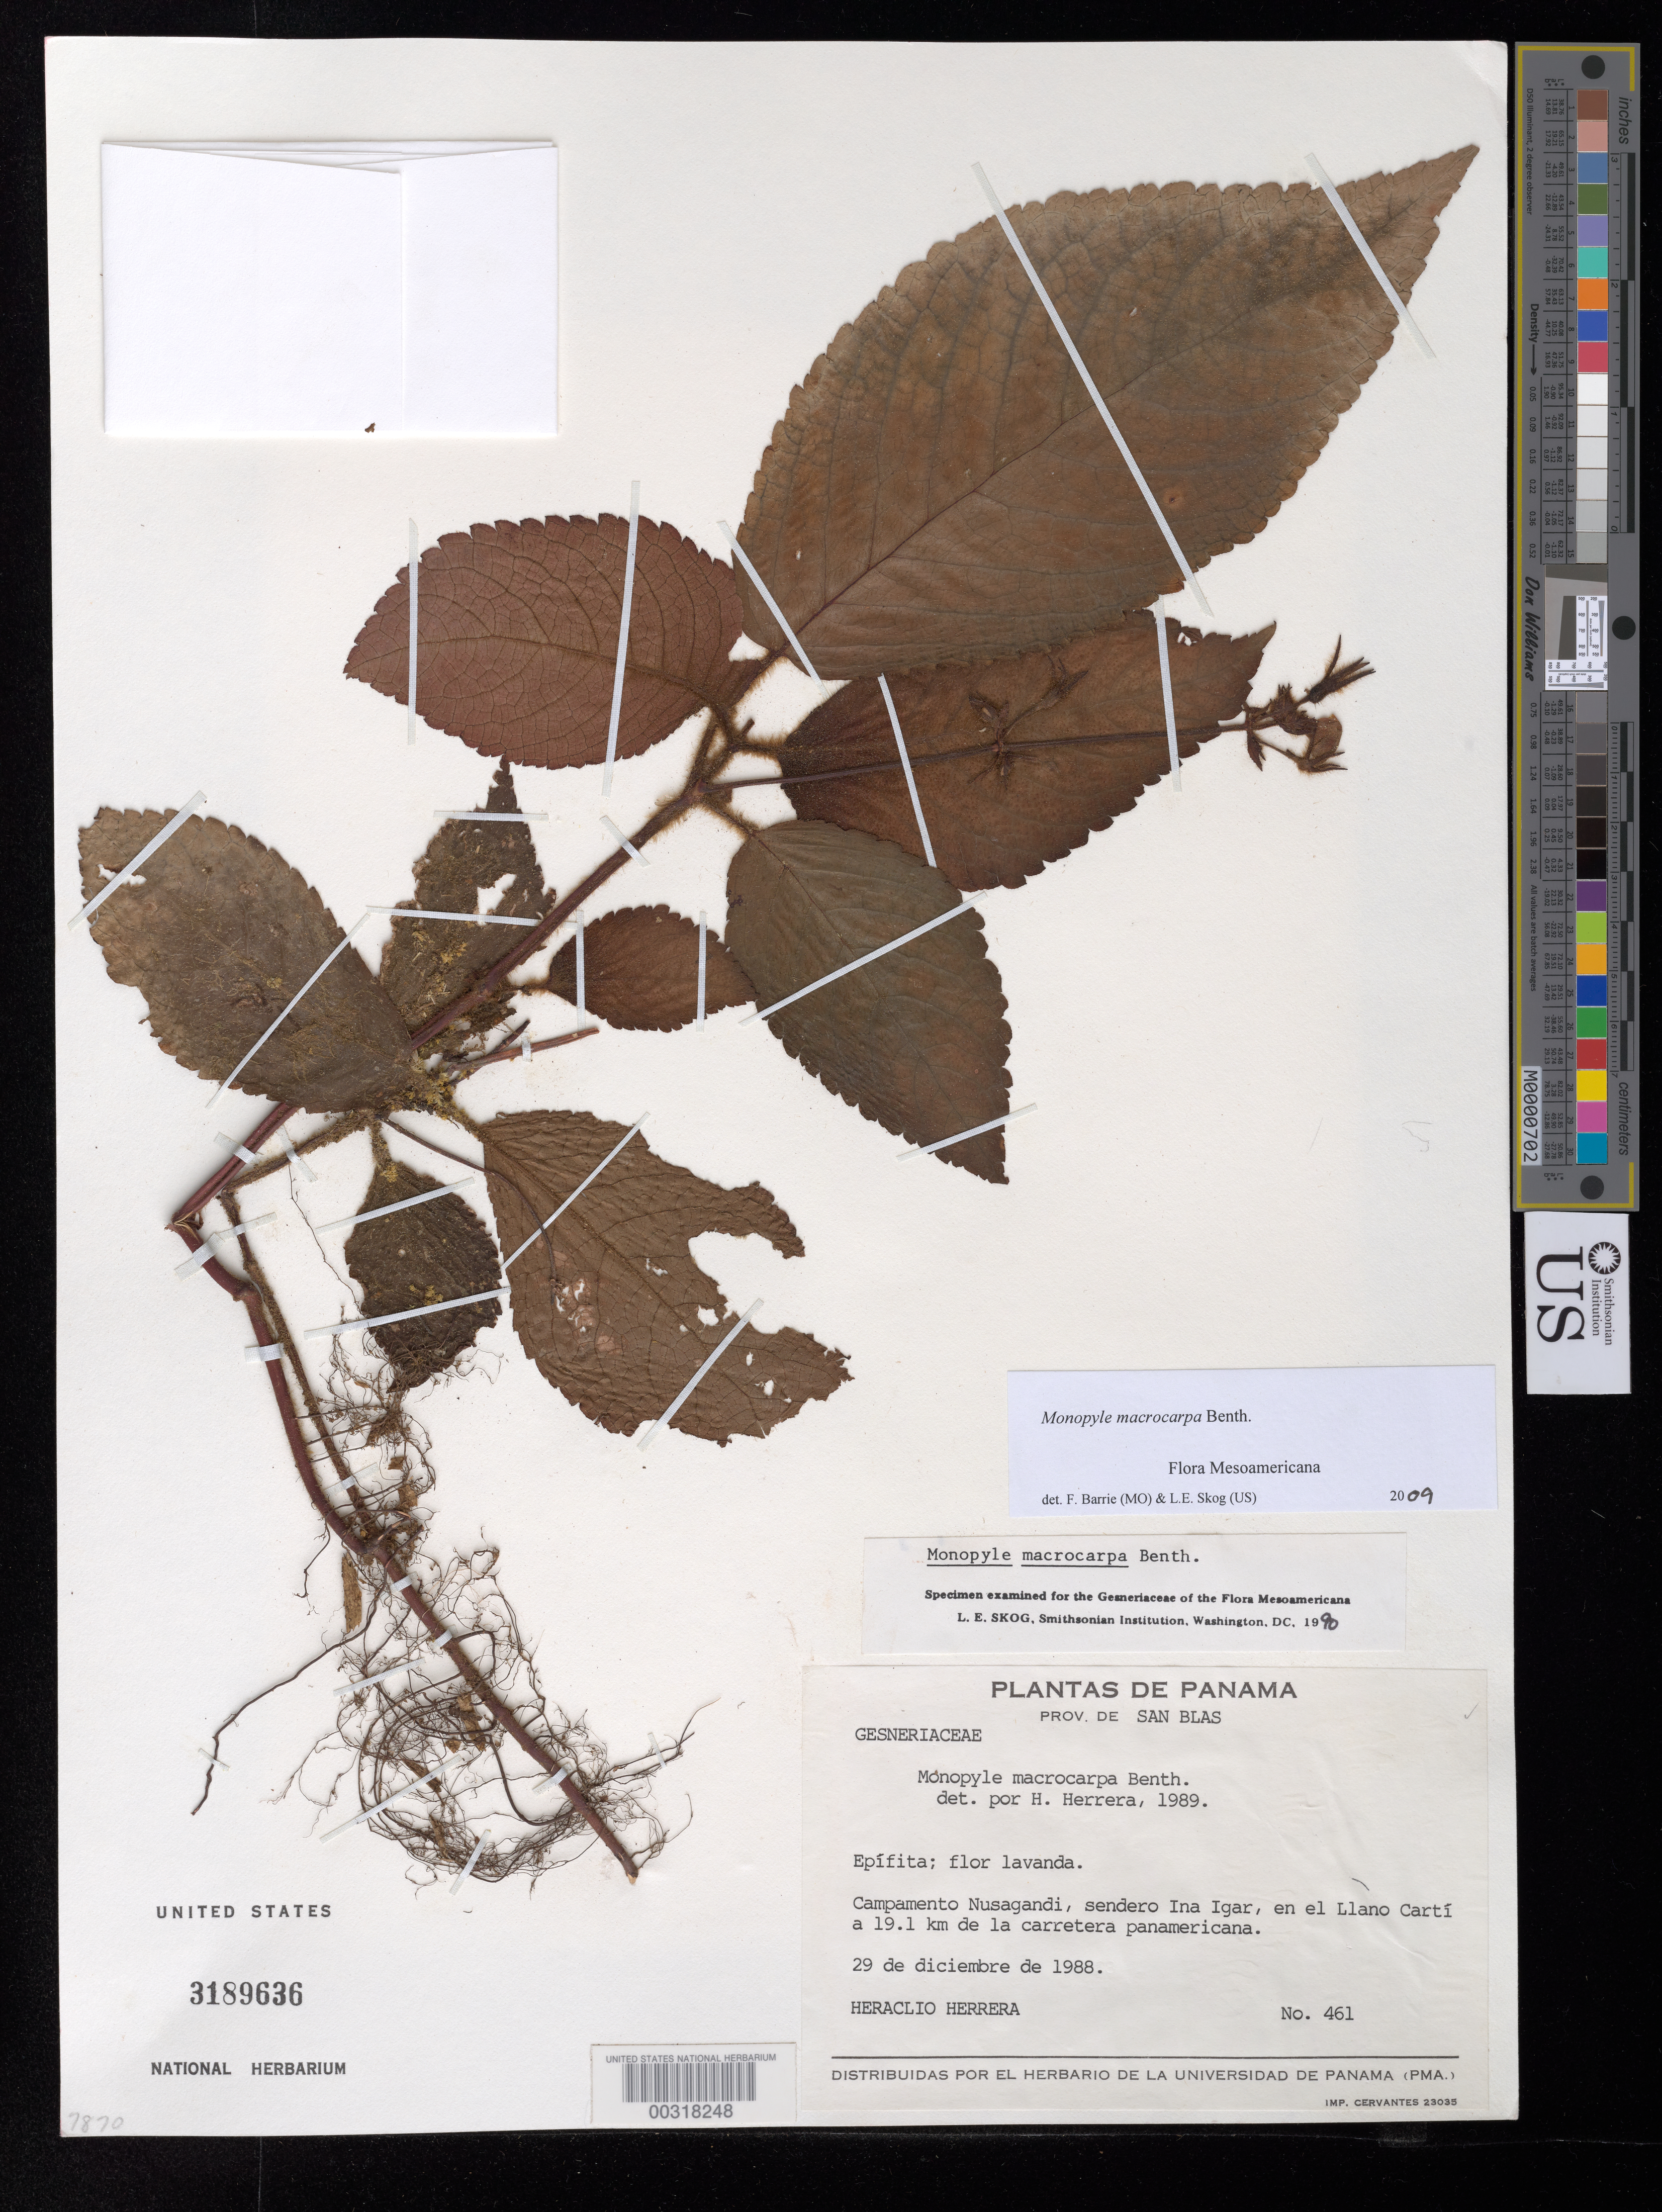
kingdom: Plantae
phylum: Tracheophyta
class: Magnoliopsida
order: Lamiales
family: Gesneriaceae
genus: Monopyle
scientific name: Monopyle macrocarpa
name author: Benth.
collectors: H. Herrera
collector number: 461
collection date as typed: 29 Dec 1988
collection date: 1988-12-29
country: Panama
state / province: Kuna Yala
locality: Campamento Nusagandi, sendero Ina Igar, on El Llano Cari 19.1 km from the Panamerica Highway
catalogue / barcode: US 3189636